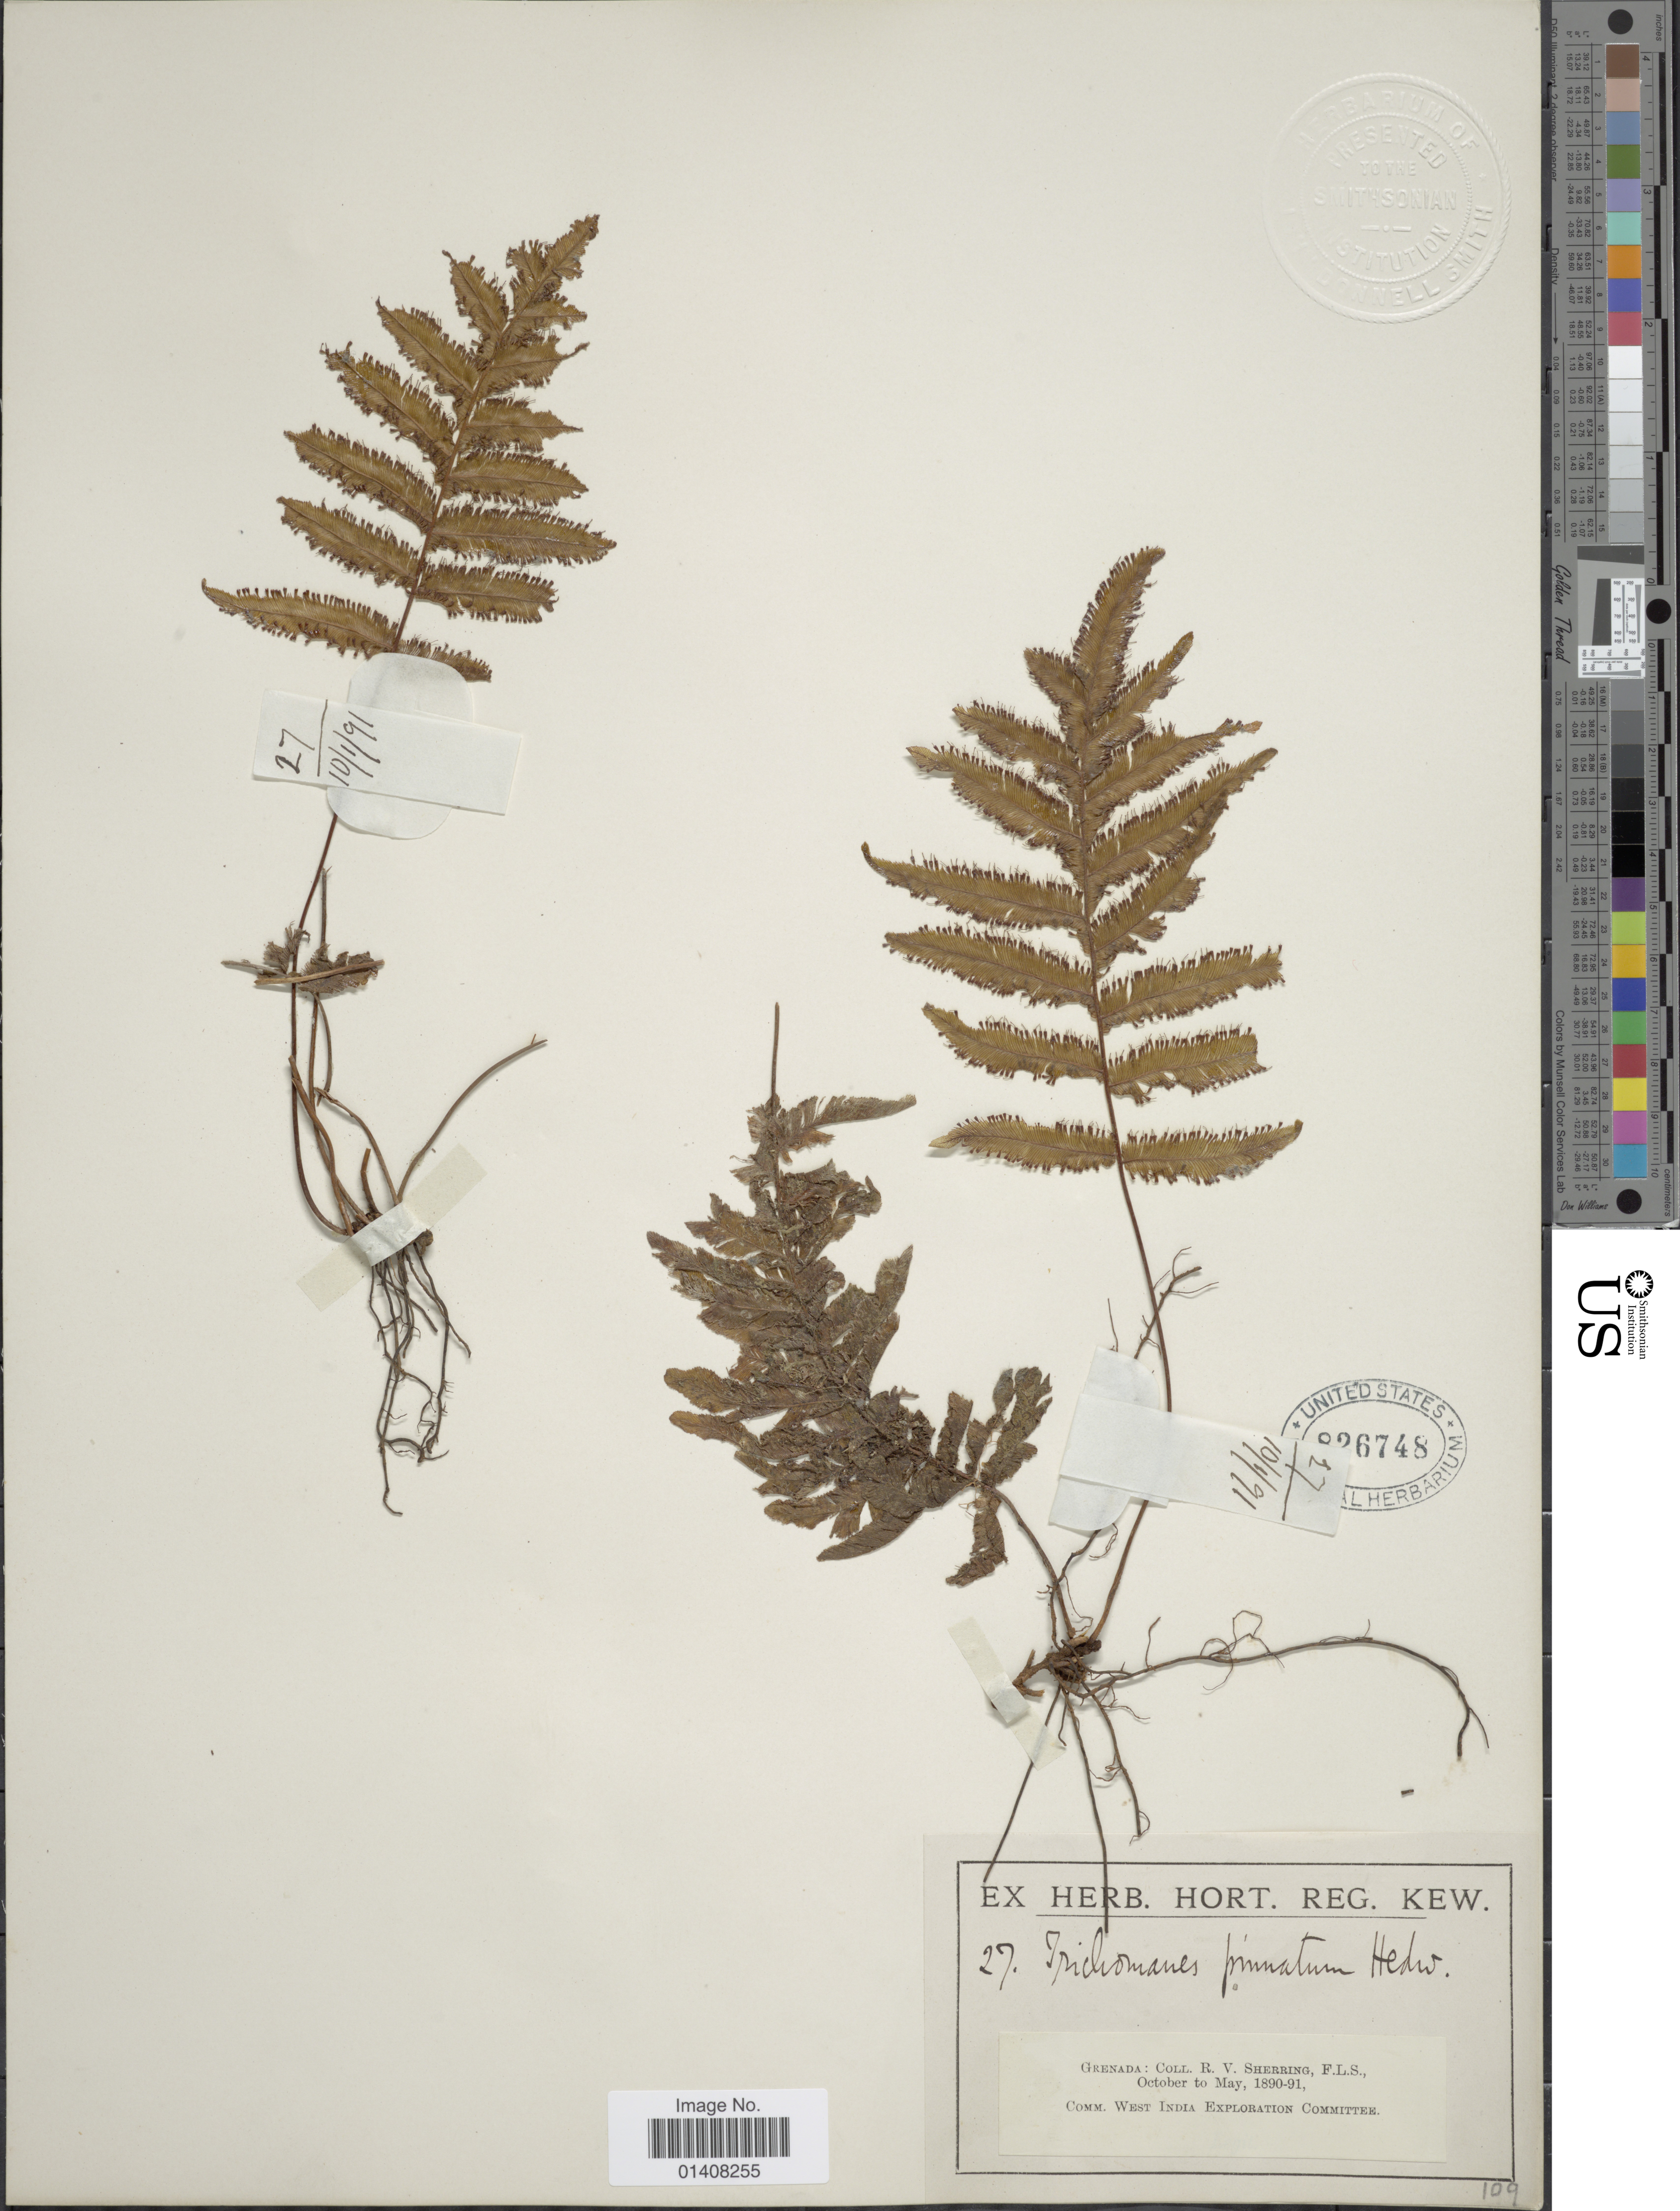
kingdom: Plantae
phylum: Tracheophyta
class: Polypodiopsida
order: Hymenophyllales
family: Hymenophyllaceae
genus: Trichomanes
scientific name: Trichomanes pinnatum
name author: Hedw.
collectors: R. Sherring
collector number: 27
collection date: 1890-10/1891-05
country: Grenada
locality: Grenada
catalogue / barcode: US 826748